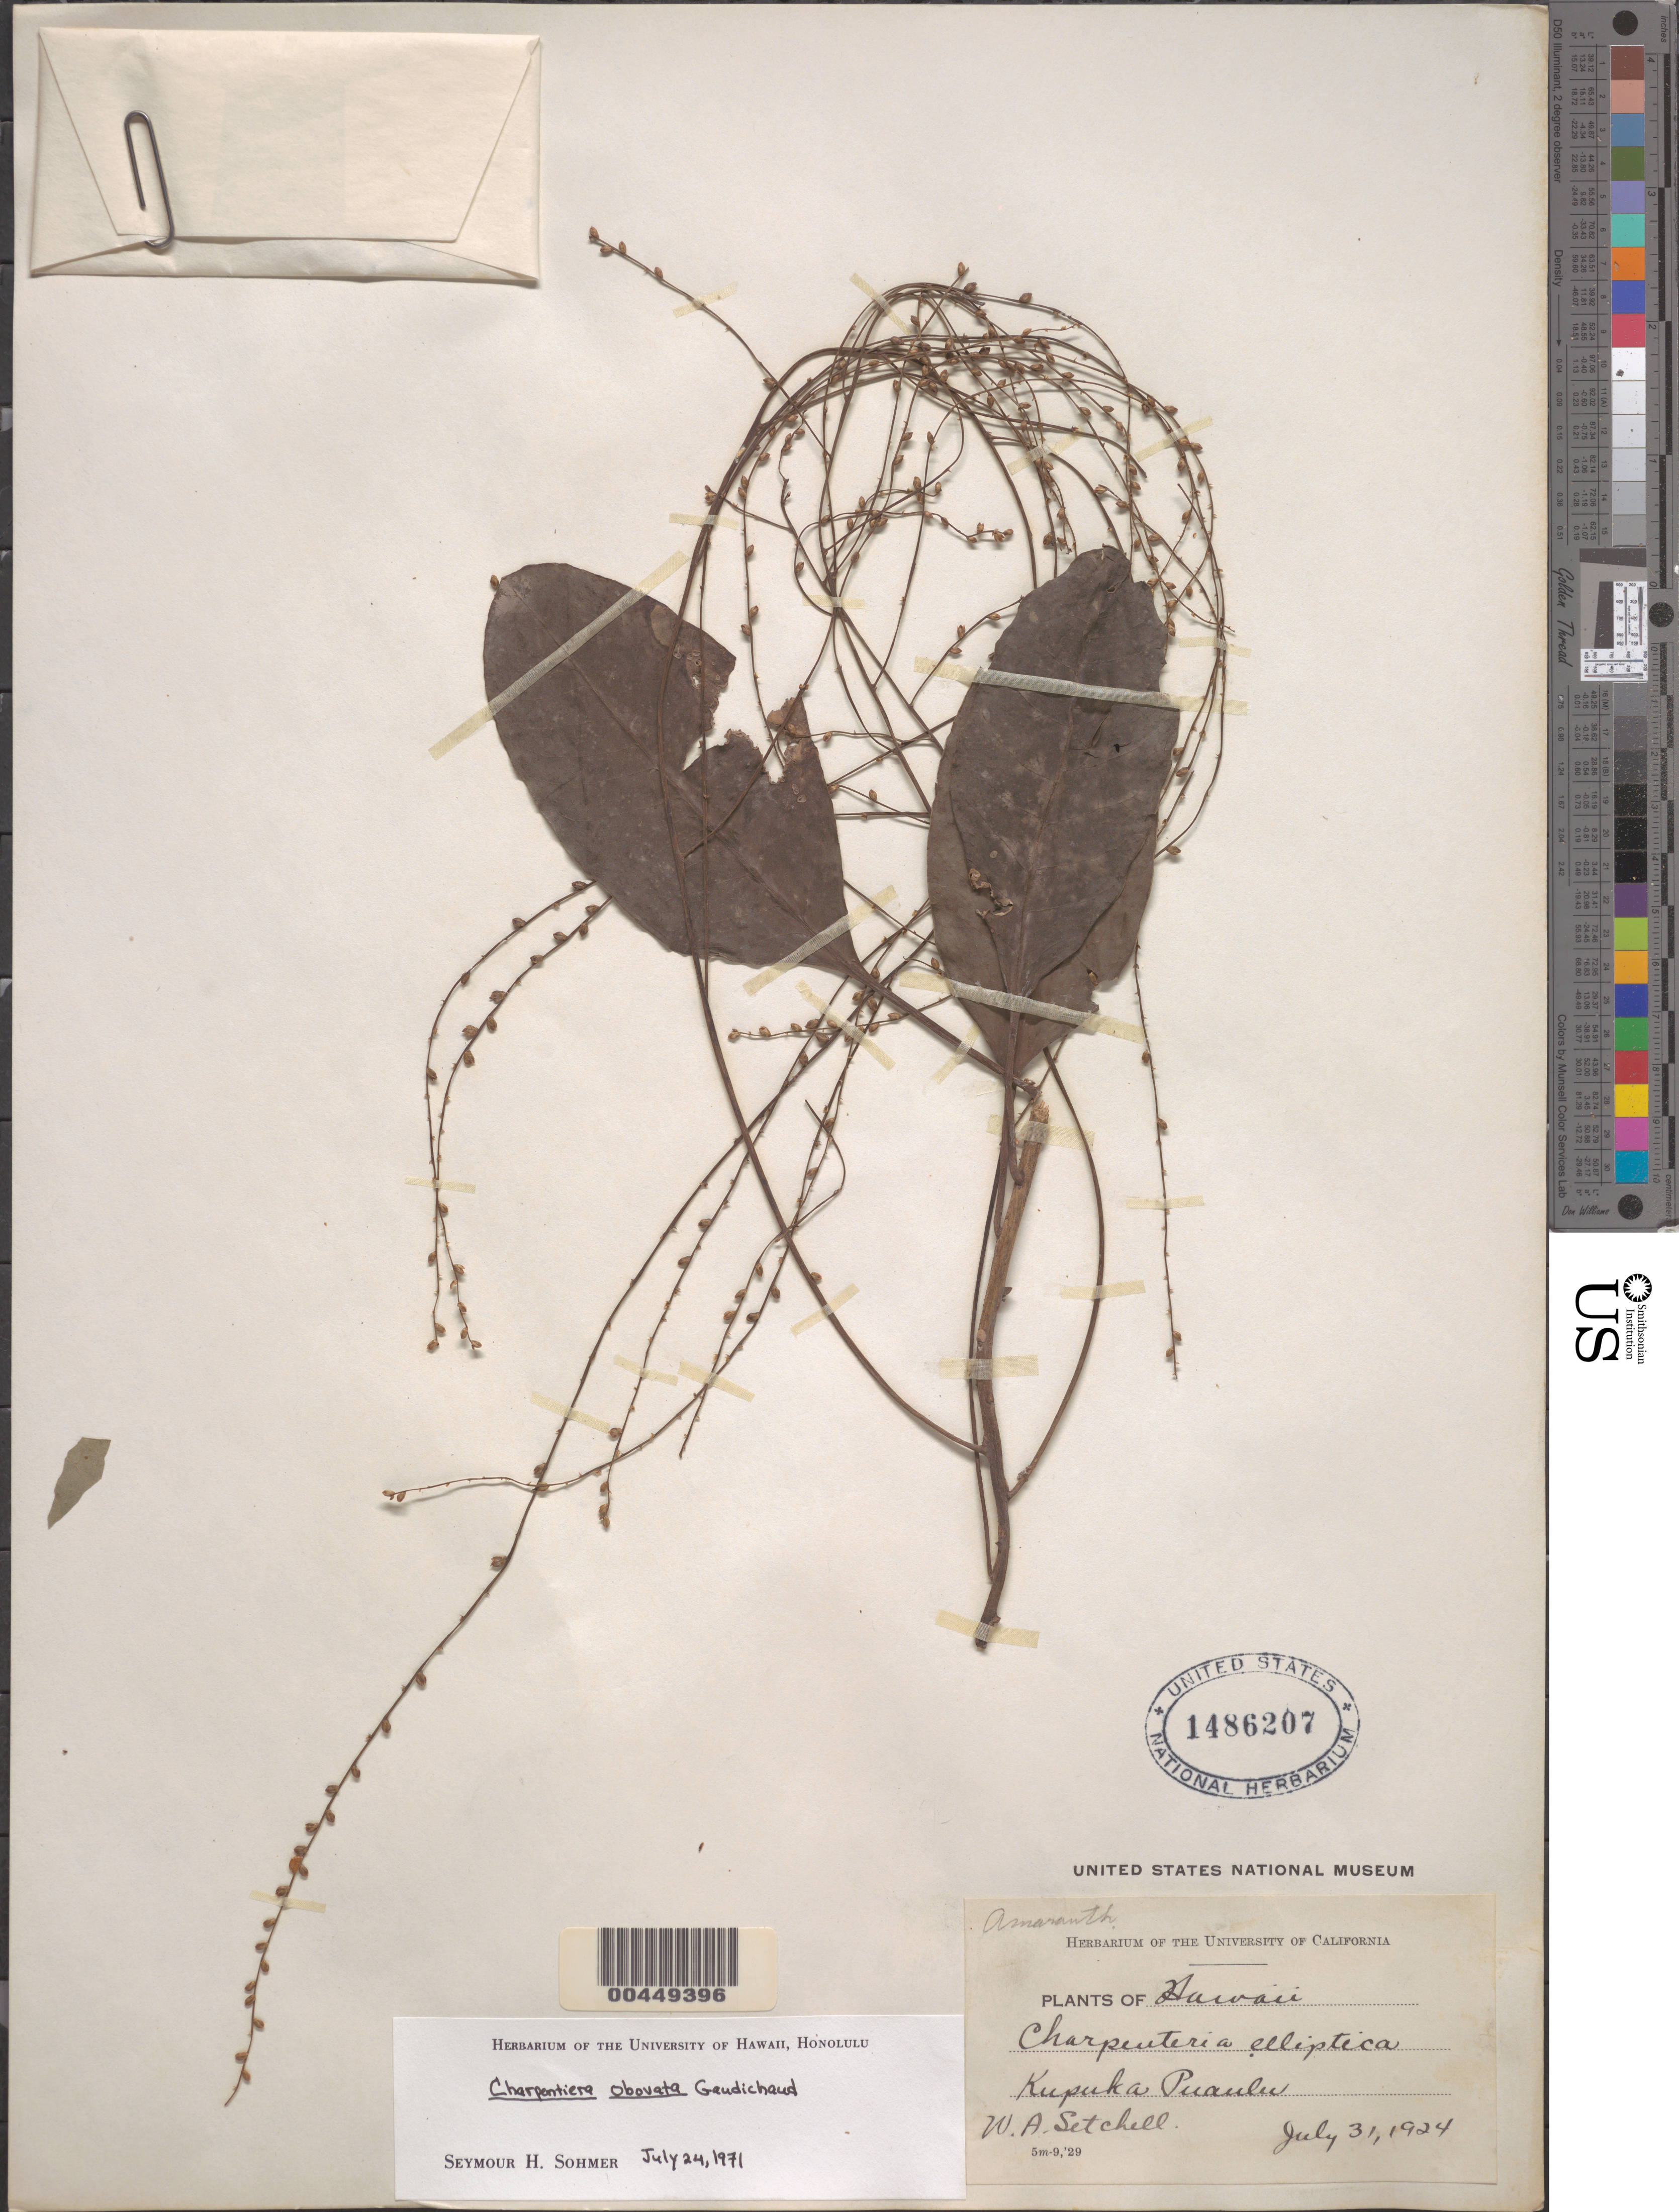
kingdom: Plantae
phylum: Tracheophyta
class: Magnoliopsida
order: Caryophyllales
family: Amaranthaceae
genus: Charpentiera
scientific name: Charpentiera obovata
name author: Gaudich.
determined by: Sohmer, S. H.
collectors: W. Setchell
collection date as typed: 31 Jul 1924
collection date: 1924-07-31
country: United States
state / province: Hawaii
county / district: Hawaii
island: Hawaii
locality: Kupuka Puaulu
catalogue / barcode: US 1486207